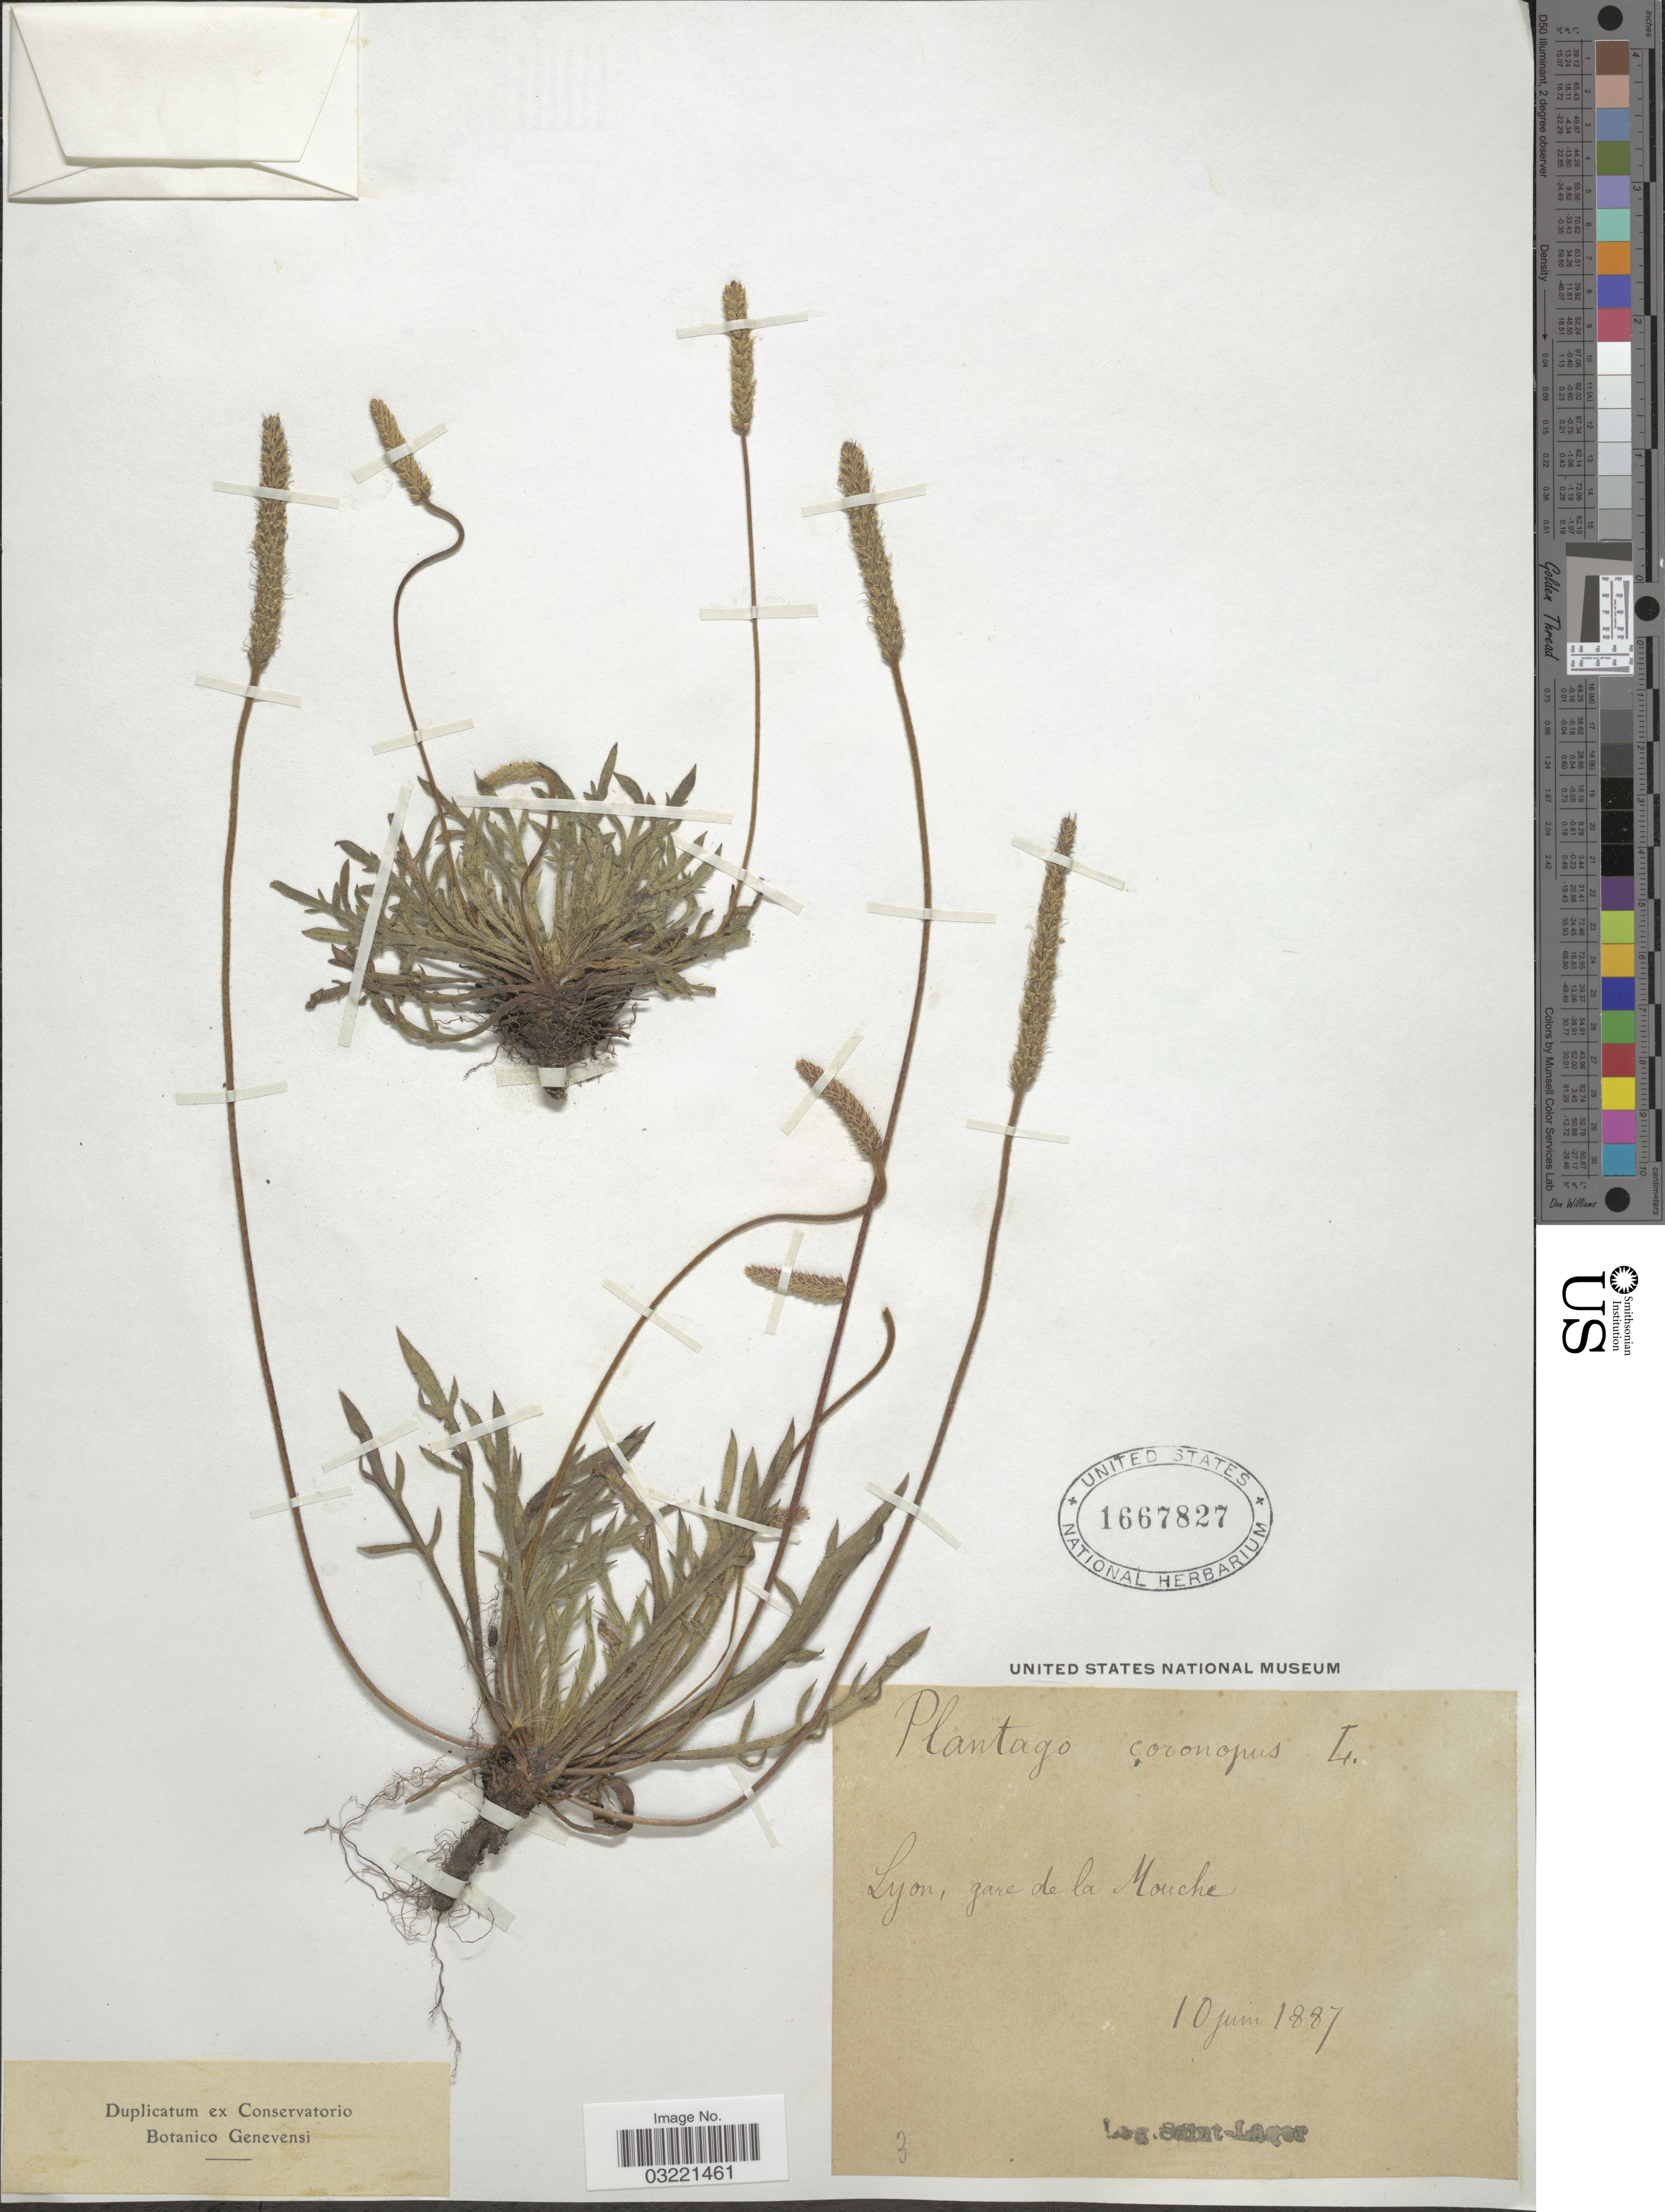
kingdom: Plantae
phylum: Tracheophyta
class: Magnoliopsida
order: Lamiales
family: Plantaginaceae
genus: Plantago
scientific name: Plantago coronopus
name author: L.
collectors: Saint-Lager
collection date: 1887-06-10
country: France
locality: Lyon, gare de la Mouche.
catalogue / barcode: US 1667827